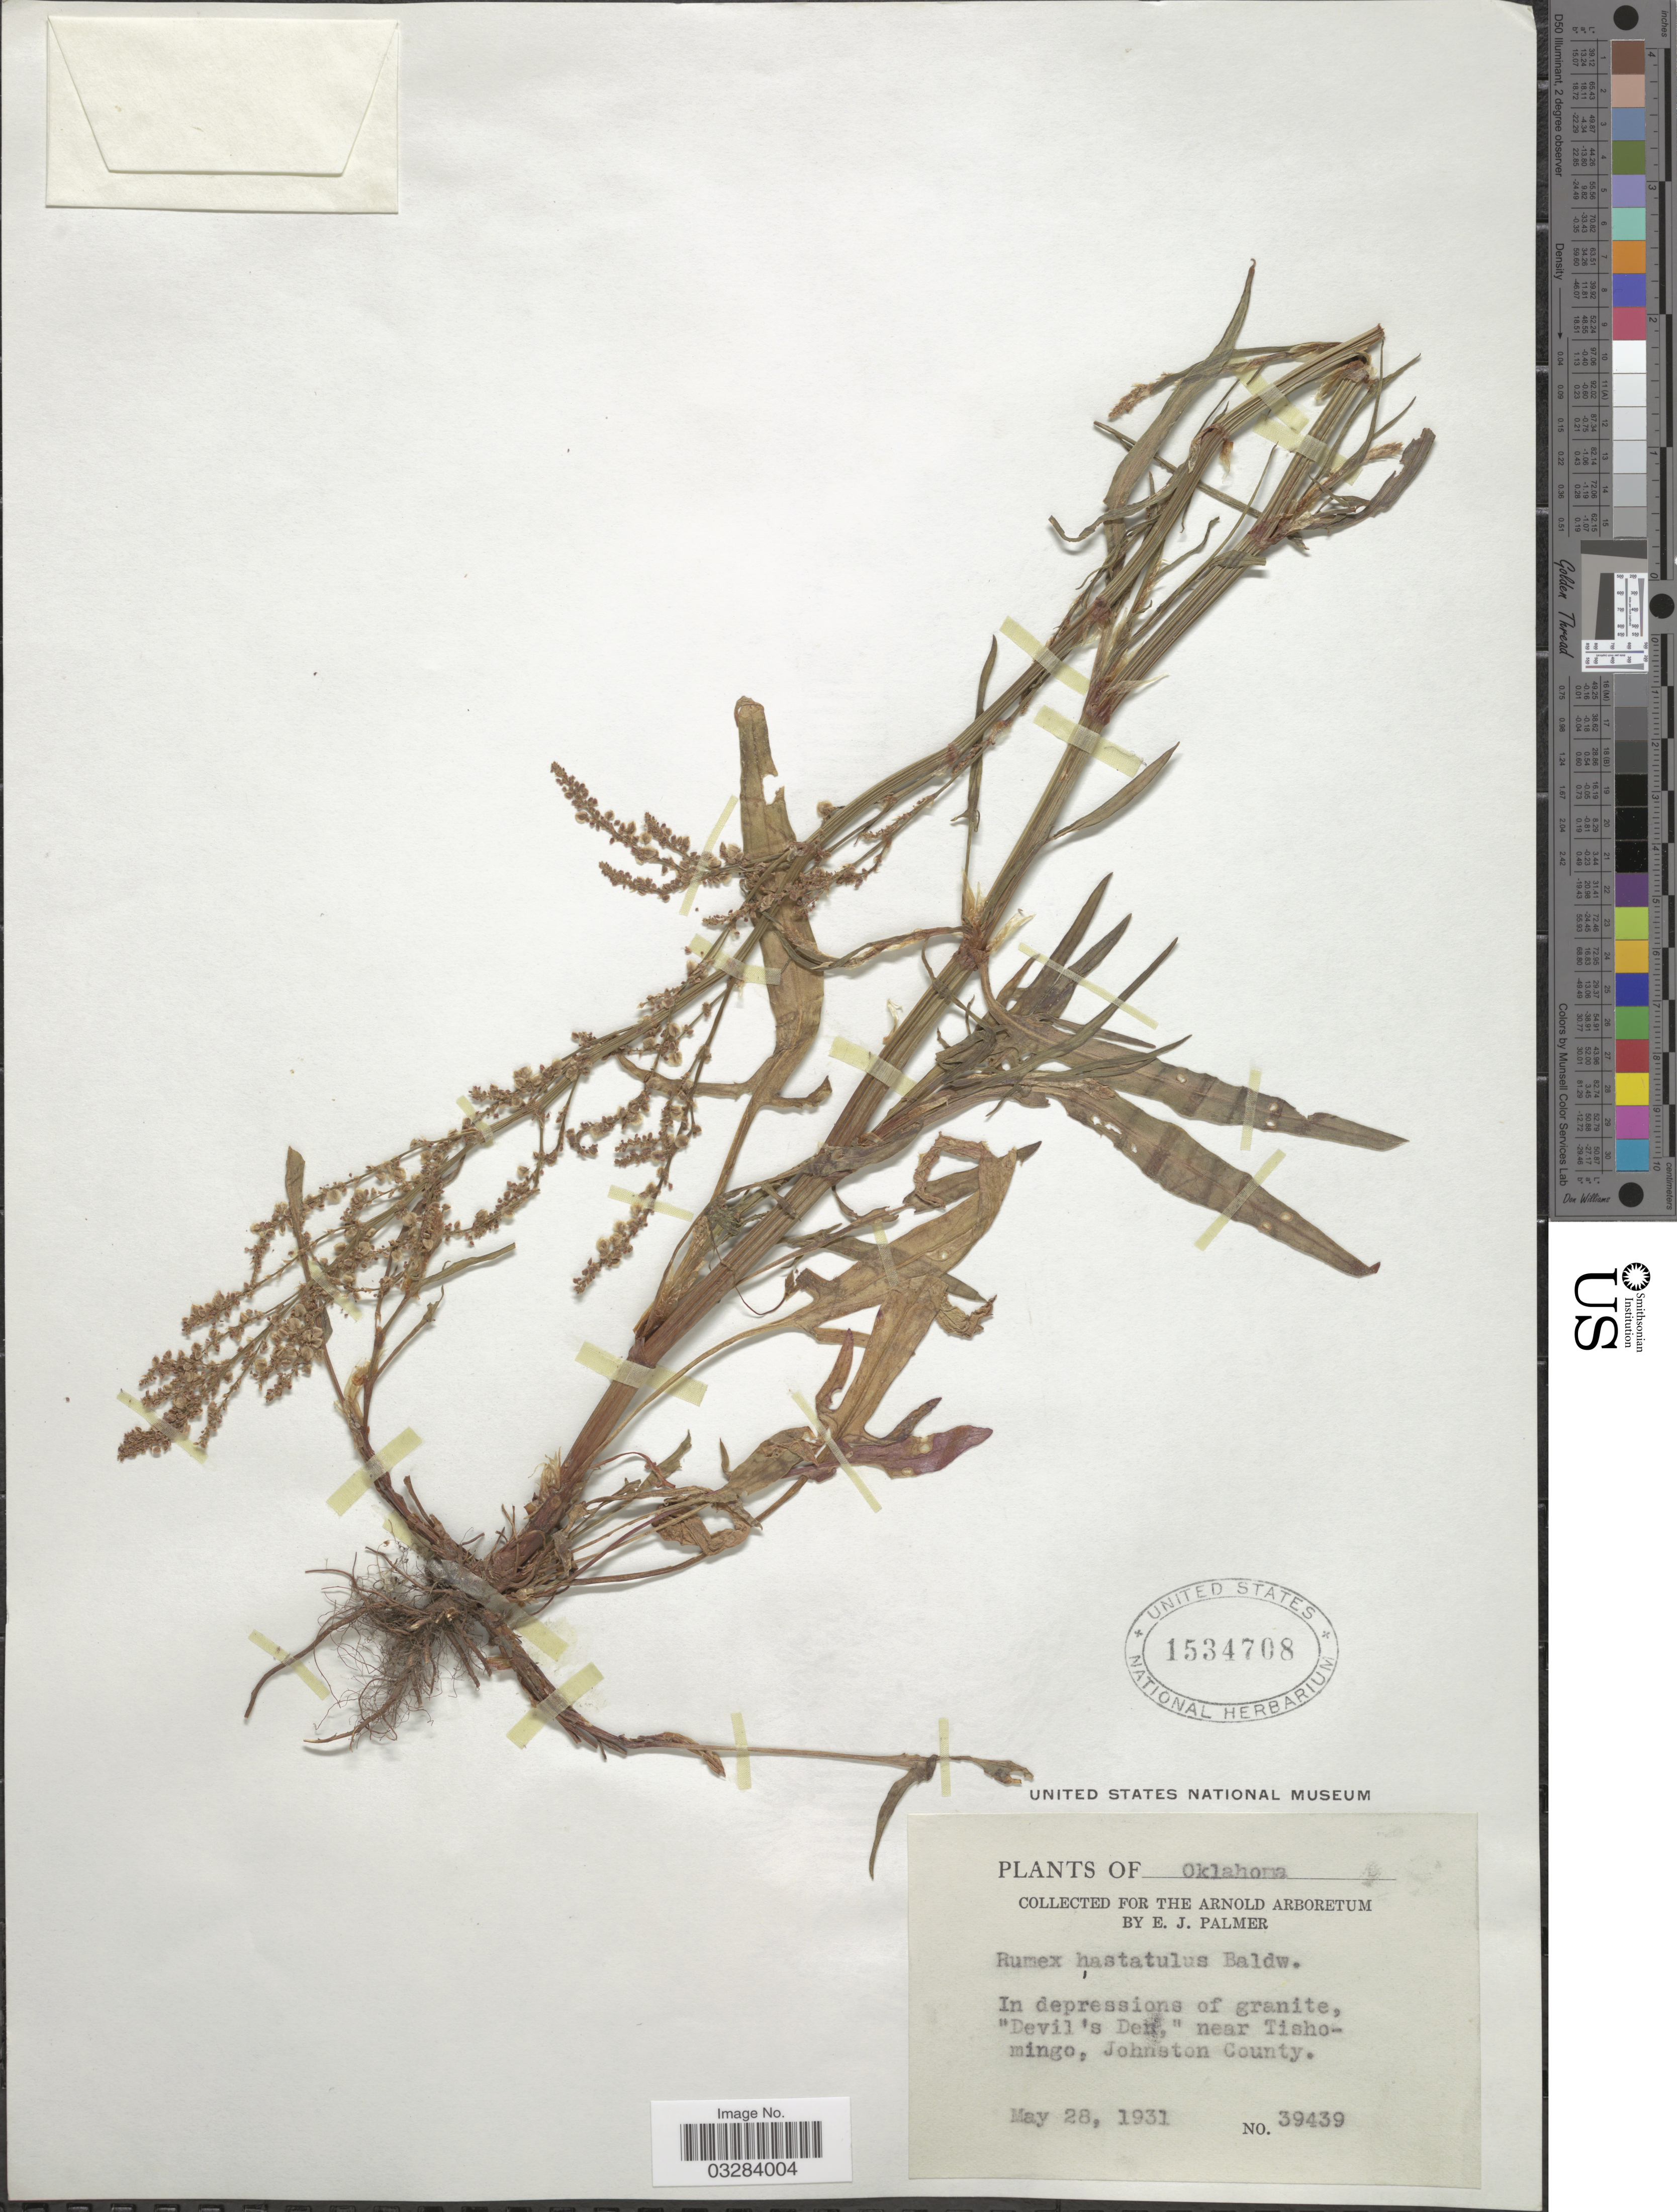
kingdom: Plantae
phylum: Tracheophyta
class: Magnoliopsida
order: Caryophyllales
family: Polygonaceae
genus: Rumex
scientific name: Rumex hastatulus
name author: Baldwin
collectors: E. J. Palmer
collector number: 39439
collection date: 1931-05-28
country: United States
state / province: Oklahoma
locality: Devil's Den,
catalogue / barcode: US 1534708